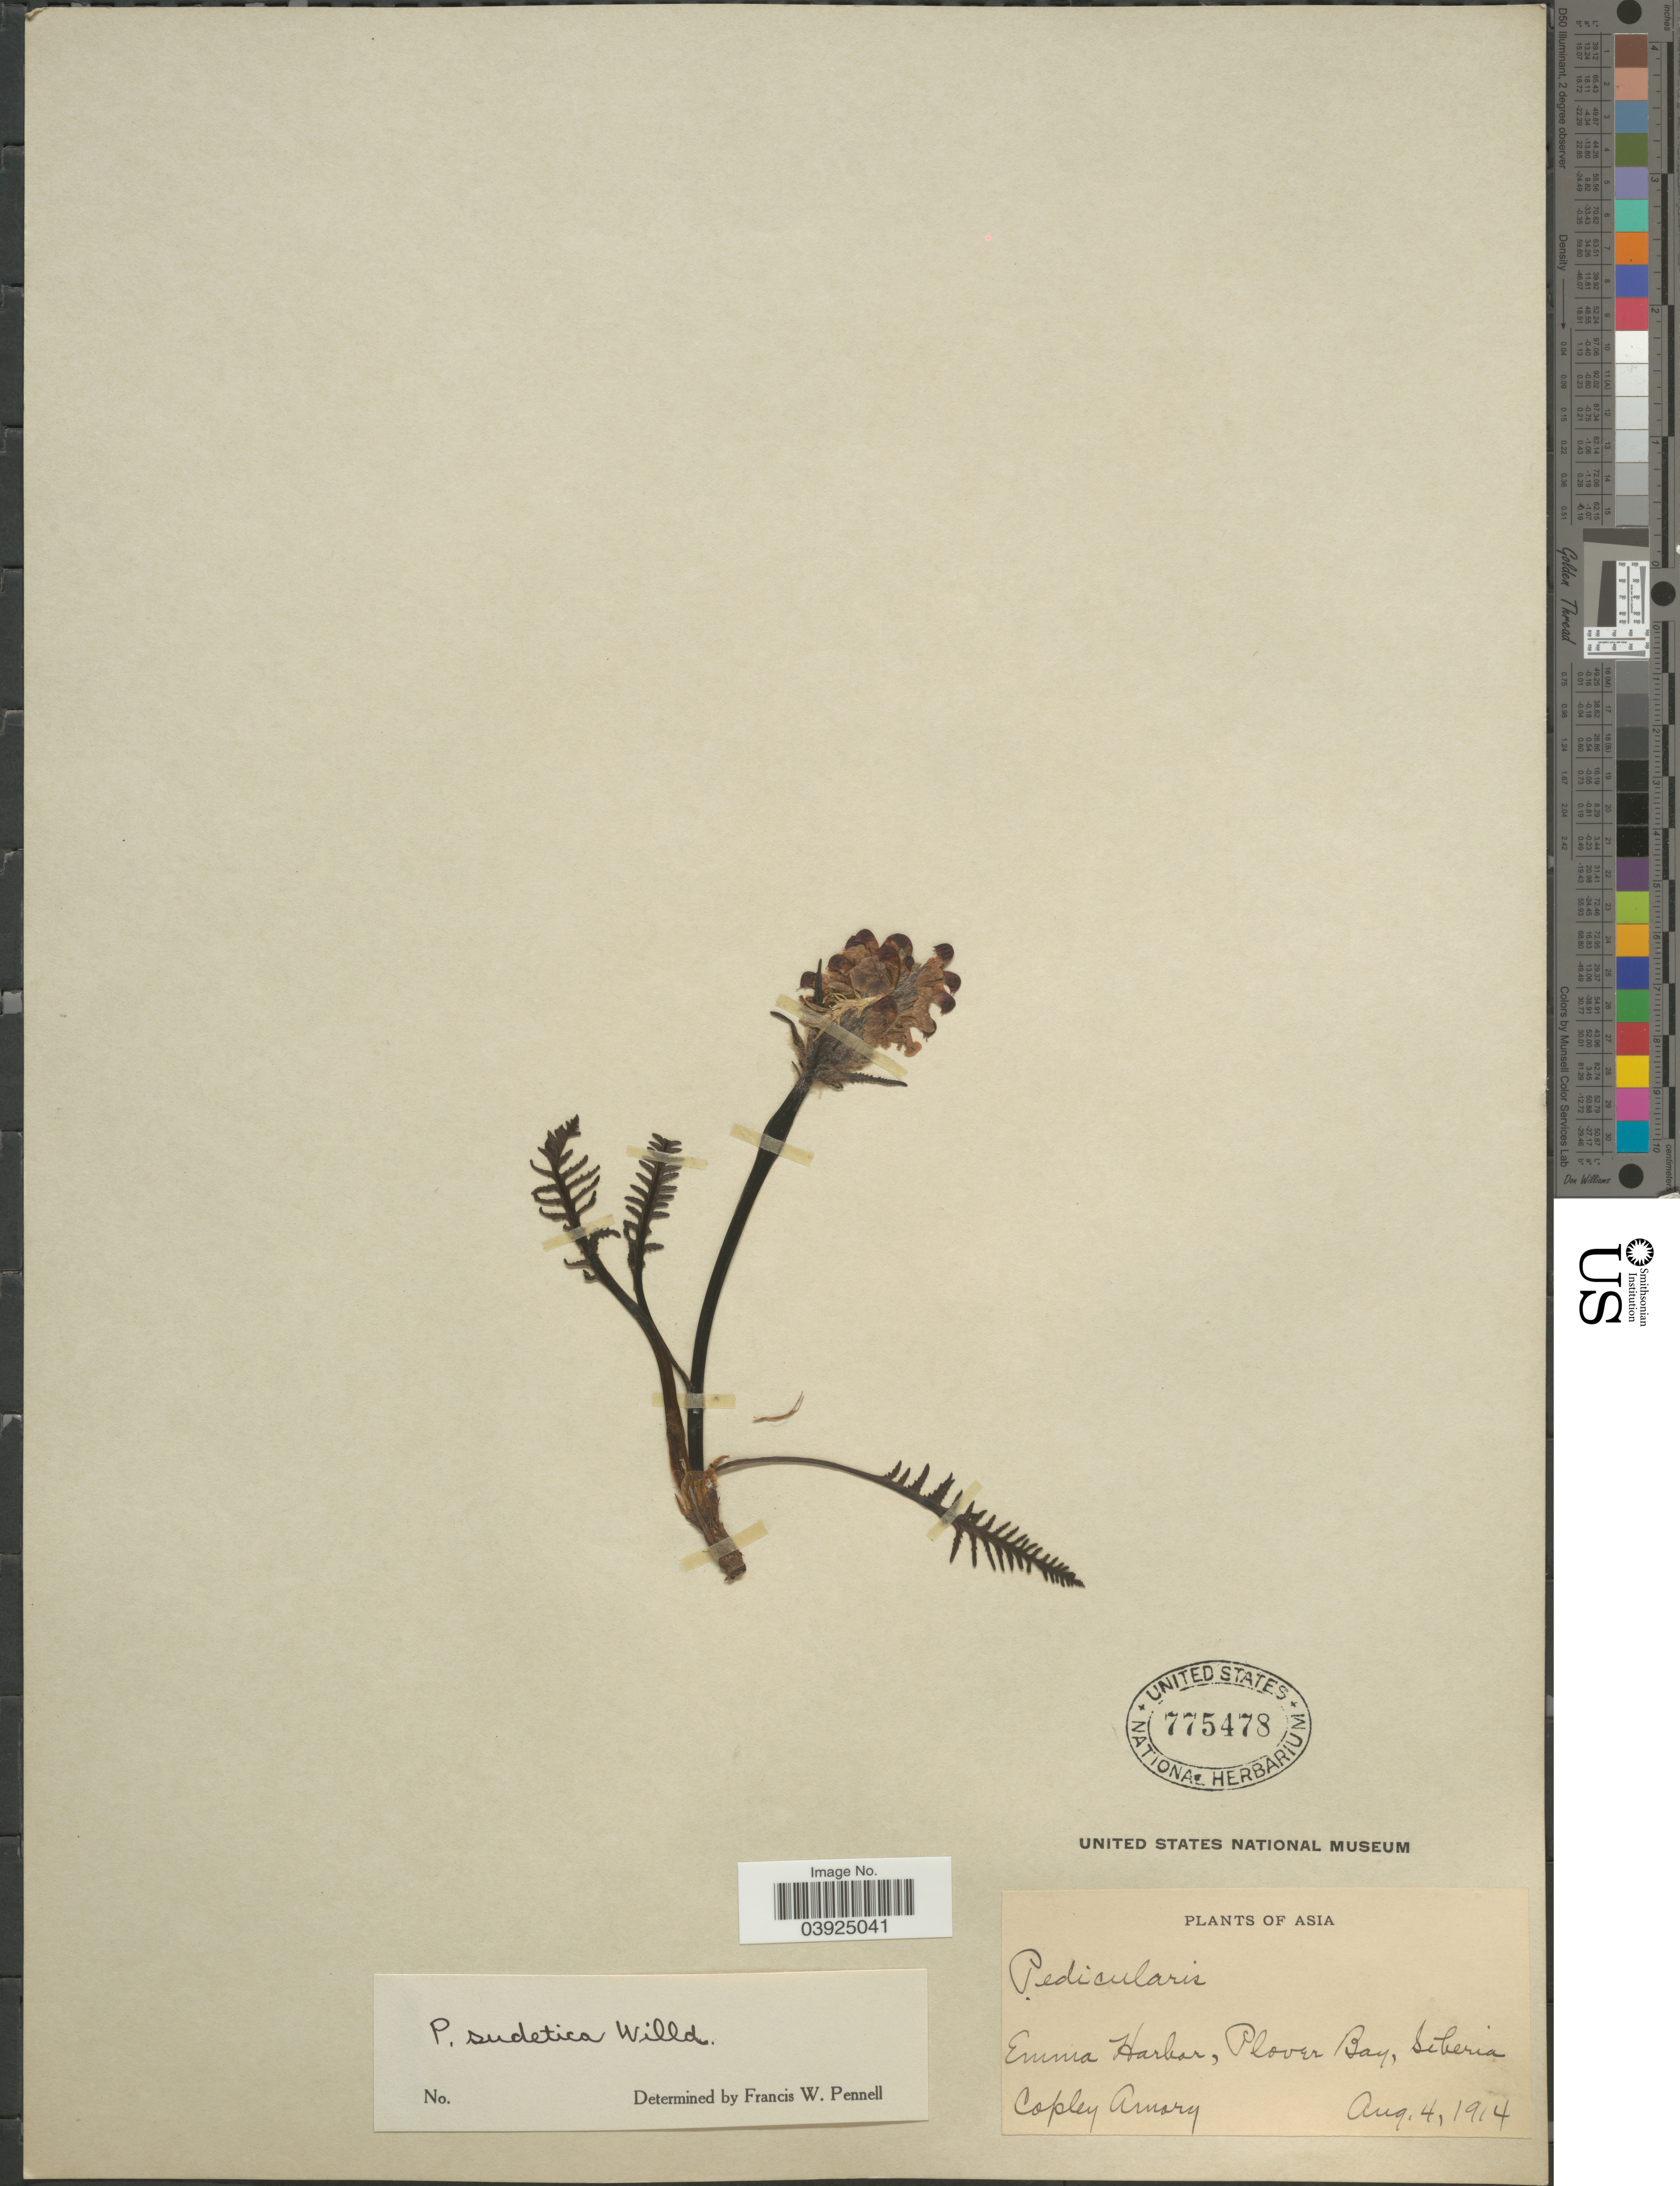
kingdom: Plantae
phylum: Tracheophyta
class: Magnoliopsida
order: Lamiales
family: Orobanchaceae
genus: Pedicularis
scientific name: Pedicularis sudetica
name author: Willd.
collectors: C. Amary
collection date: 1914-08-04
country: Russian Federation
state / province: Kamchatka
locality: Asia. Emma Harbor, Plover Bay, Siberia.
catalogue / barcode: US 775478